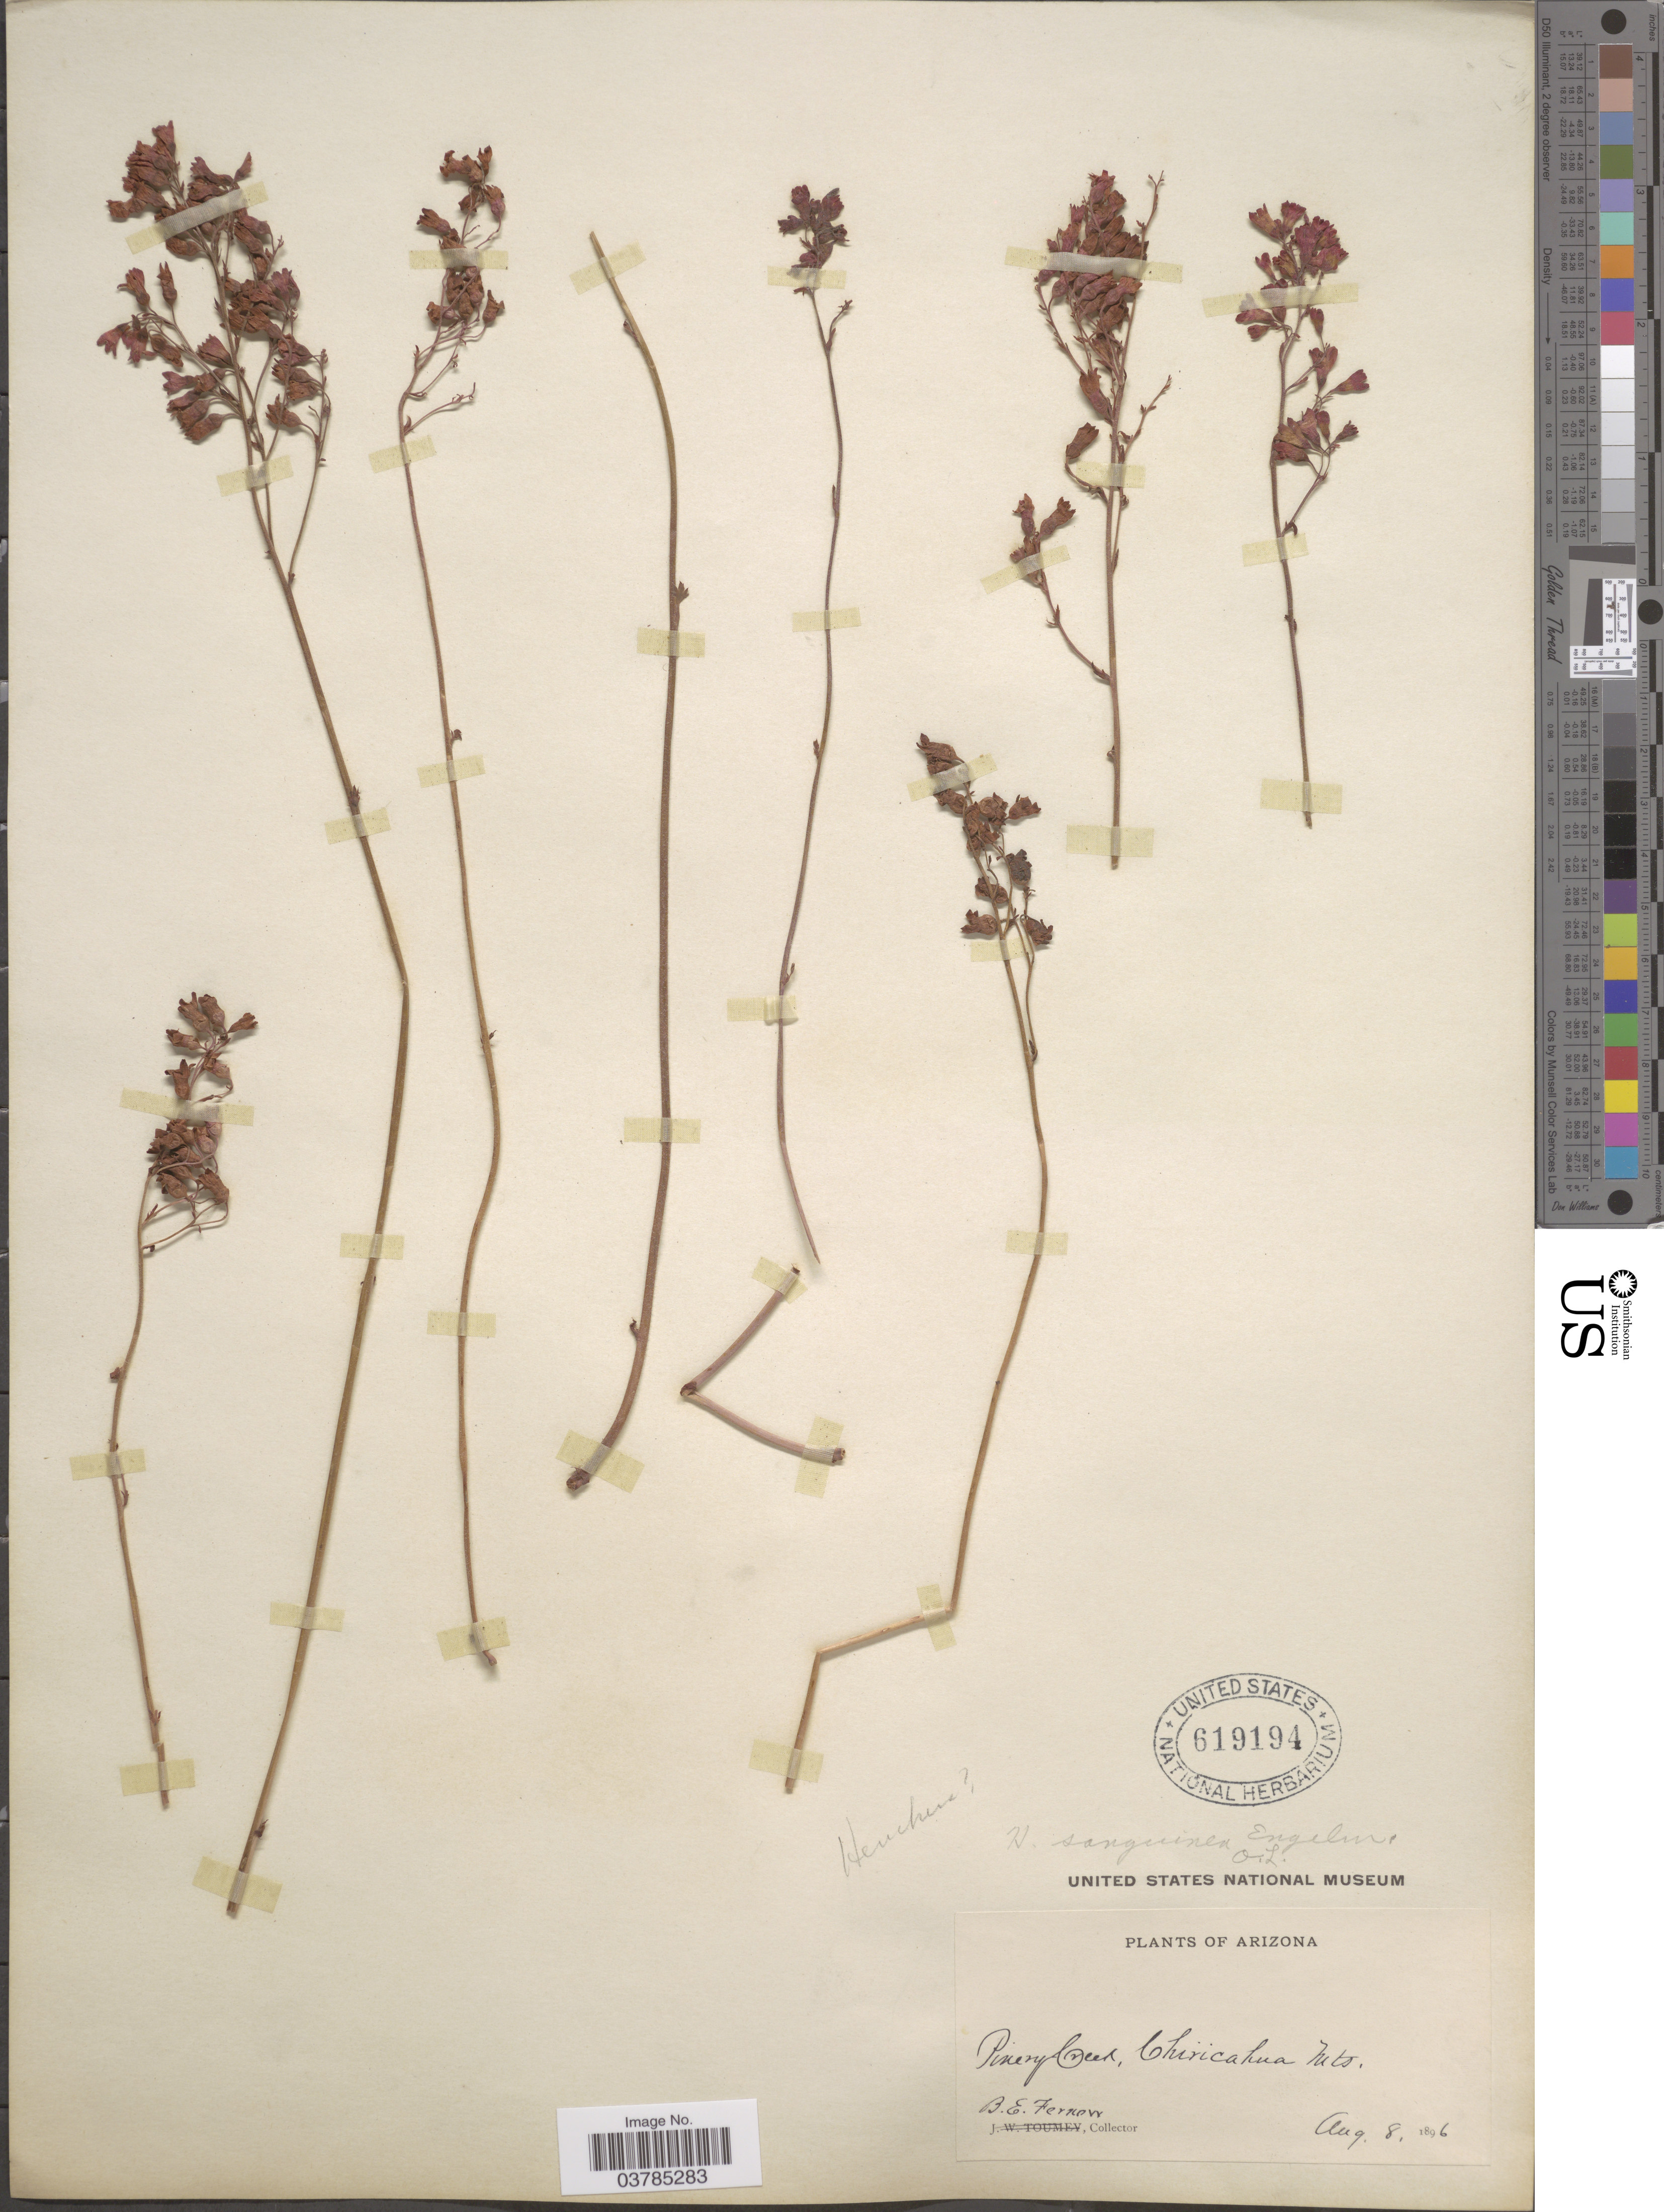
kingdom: Plantae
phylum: Tracheophyta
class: Magnoliopsida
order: Saxifragales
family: Saxifragaceae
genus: Heuchera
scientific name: Heuchera sanguinea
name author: Engelm.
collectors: B. Fernow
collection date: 1896-08-08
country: United States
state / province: Arizona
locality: Pinery Creek, Chiricahua Mts.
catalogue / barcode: US 619194